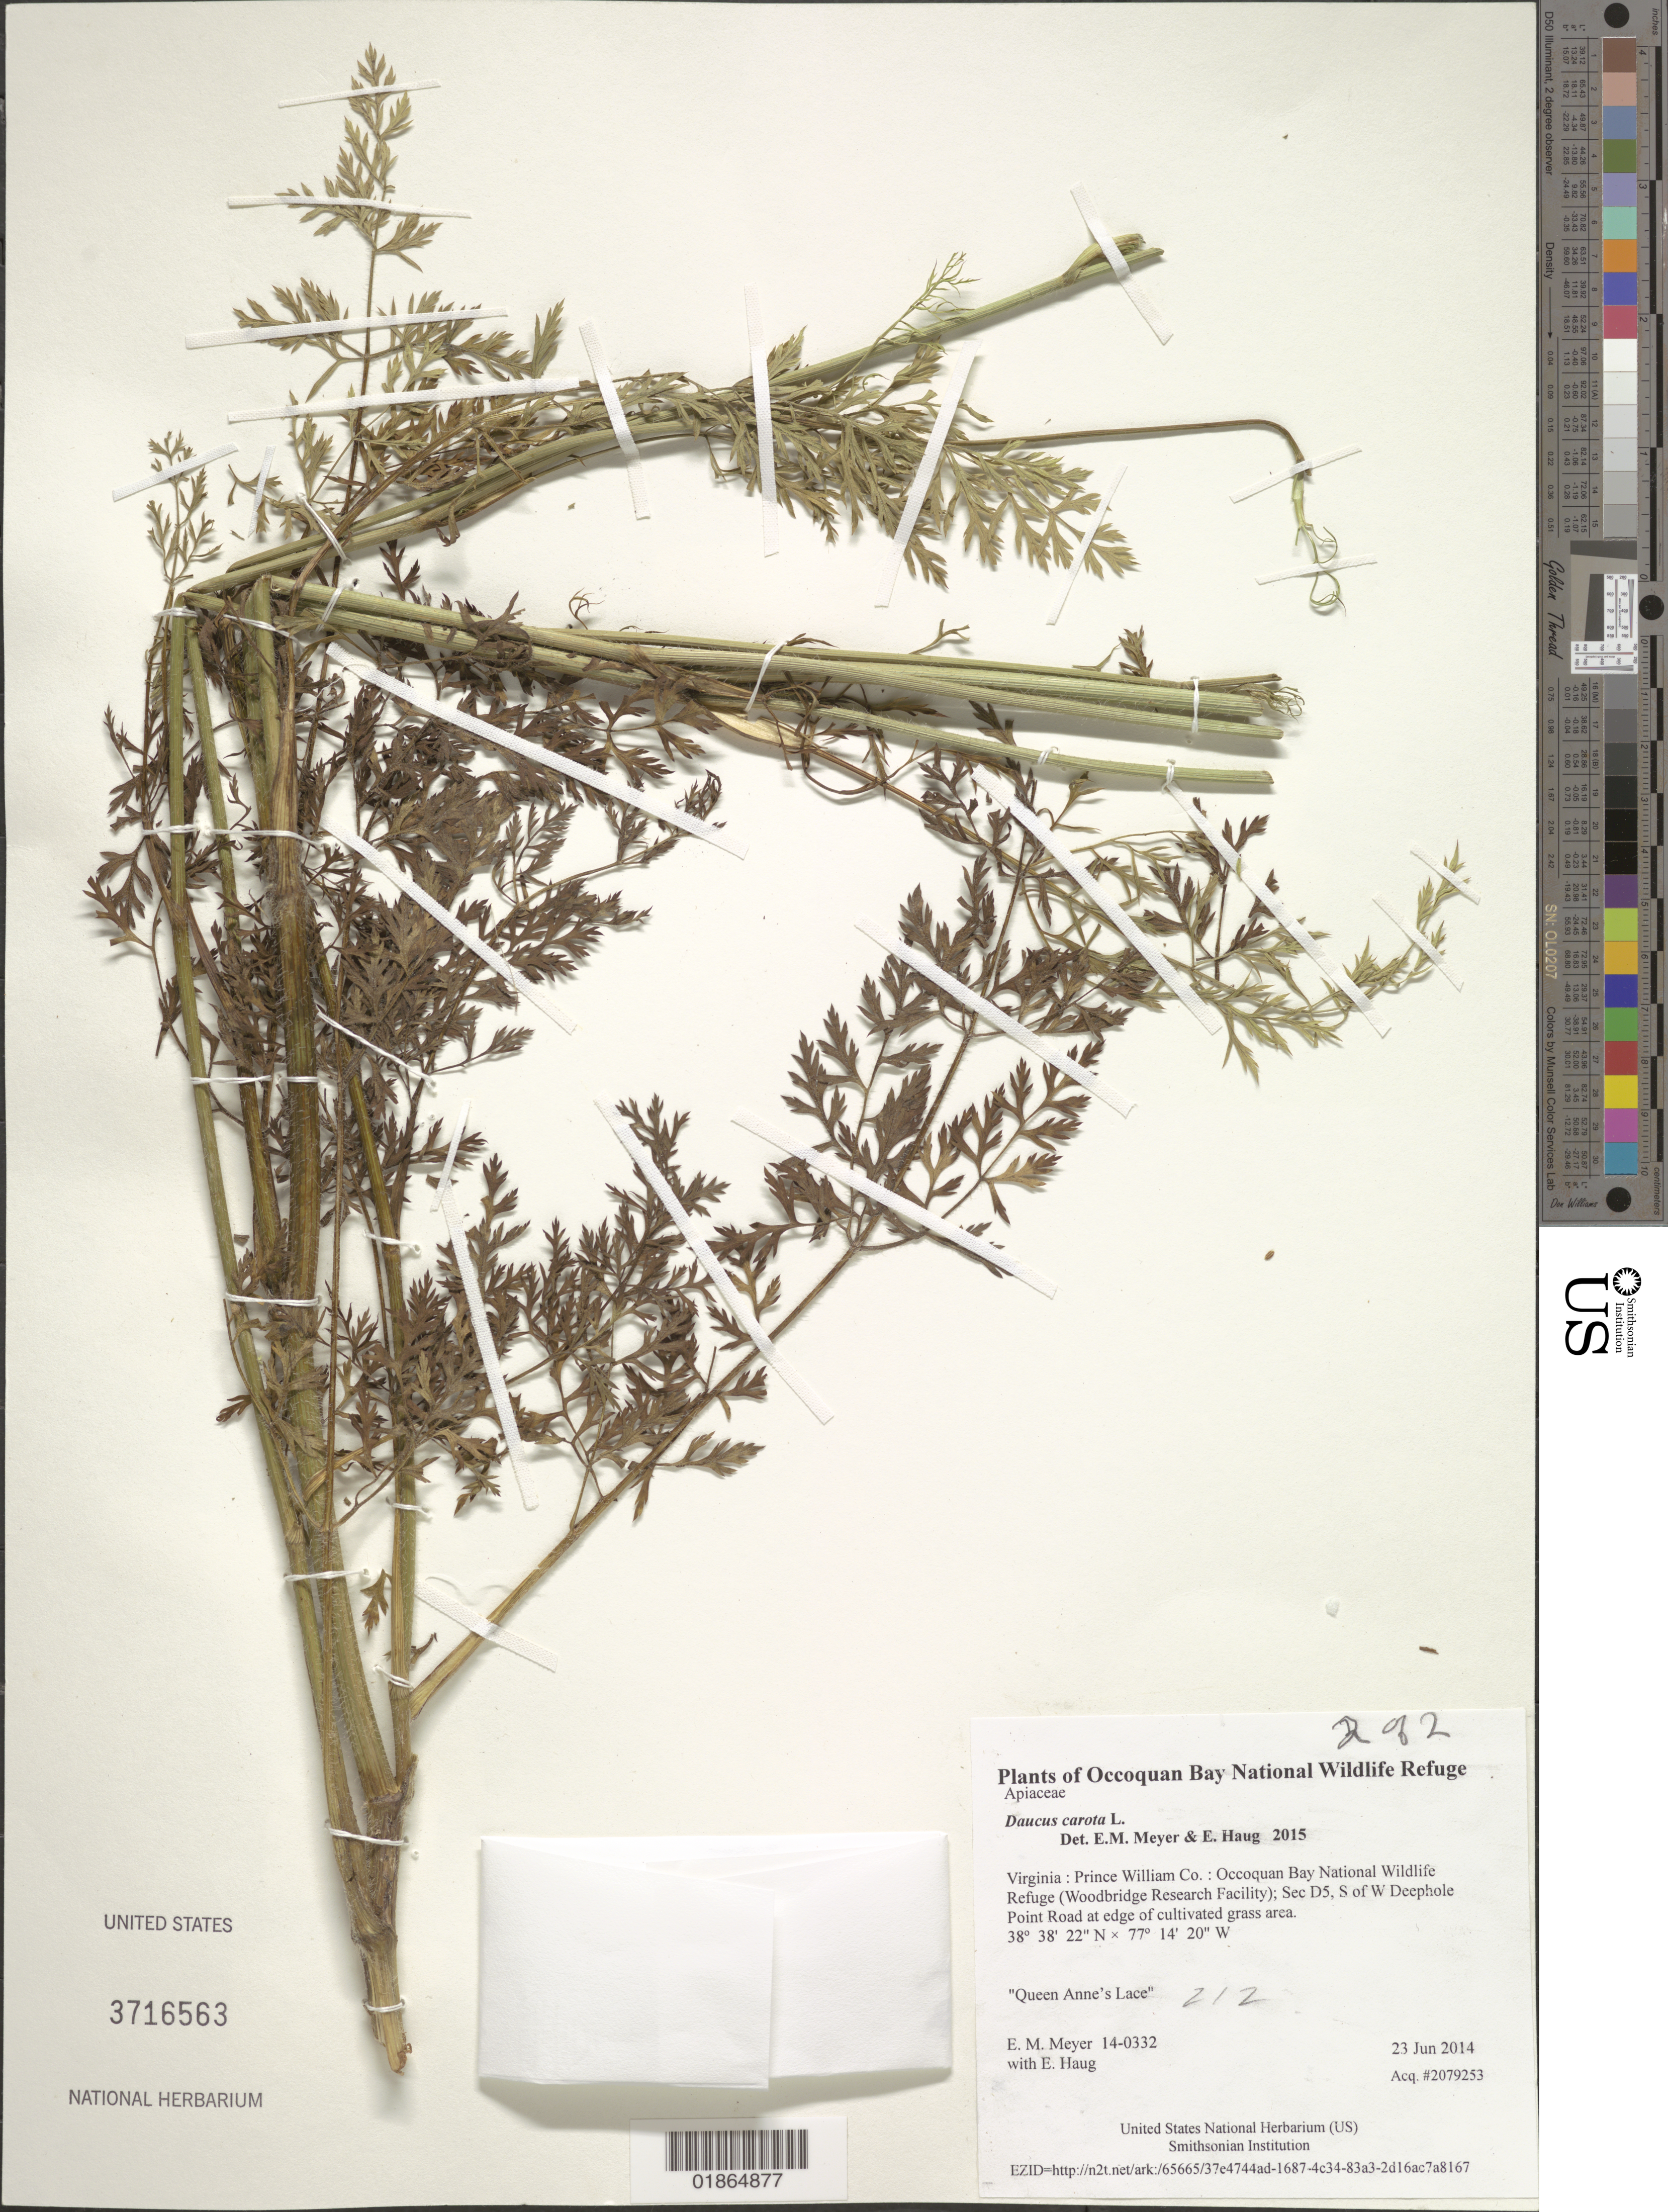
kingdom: Plantae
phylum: Tracheophyta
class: Magnoliopsida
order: Apiales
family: Apiaceae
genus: Daucus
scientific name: Daucus carota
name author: L.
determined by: Meyer, E. M.; Haug, E.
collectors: E. M. Meyer & E. Haug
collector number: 14-0332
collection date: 2014-06-23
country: United States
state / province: Virginia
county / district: Prince William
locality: Occoquan Bay National Wildlife Refuge (Woodbridge Research Facility); Sec D5, S of W Deephole Point Road at edge of cultivated grass area.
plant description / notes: Queen Anne's Lace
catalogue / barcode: US 3716563